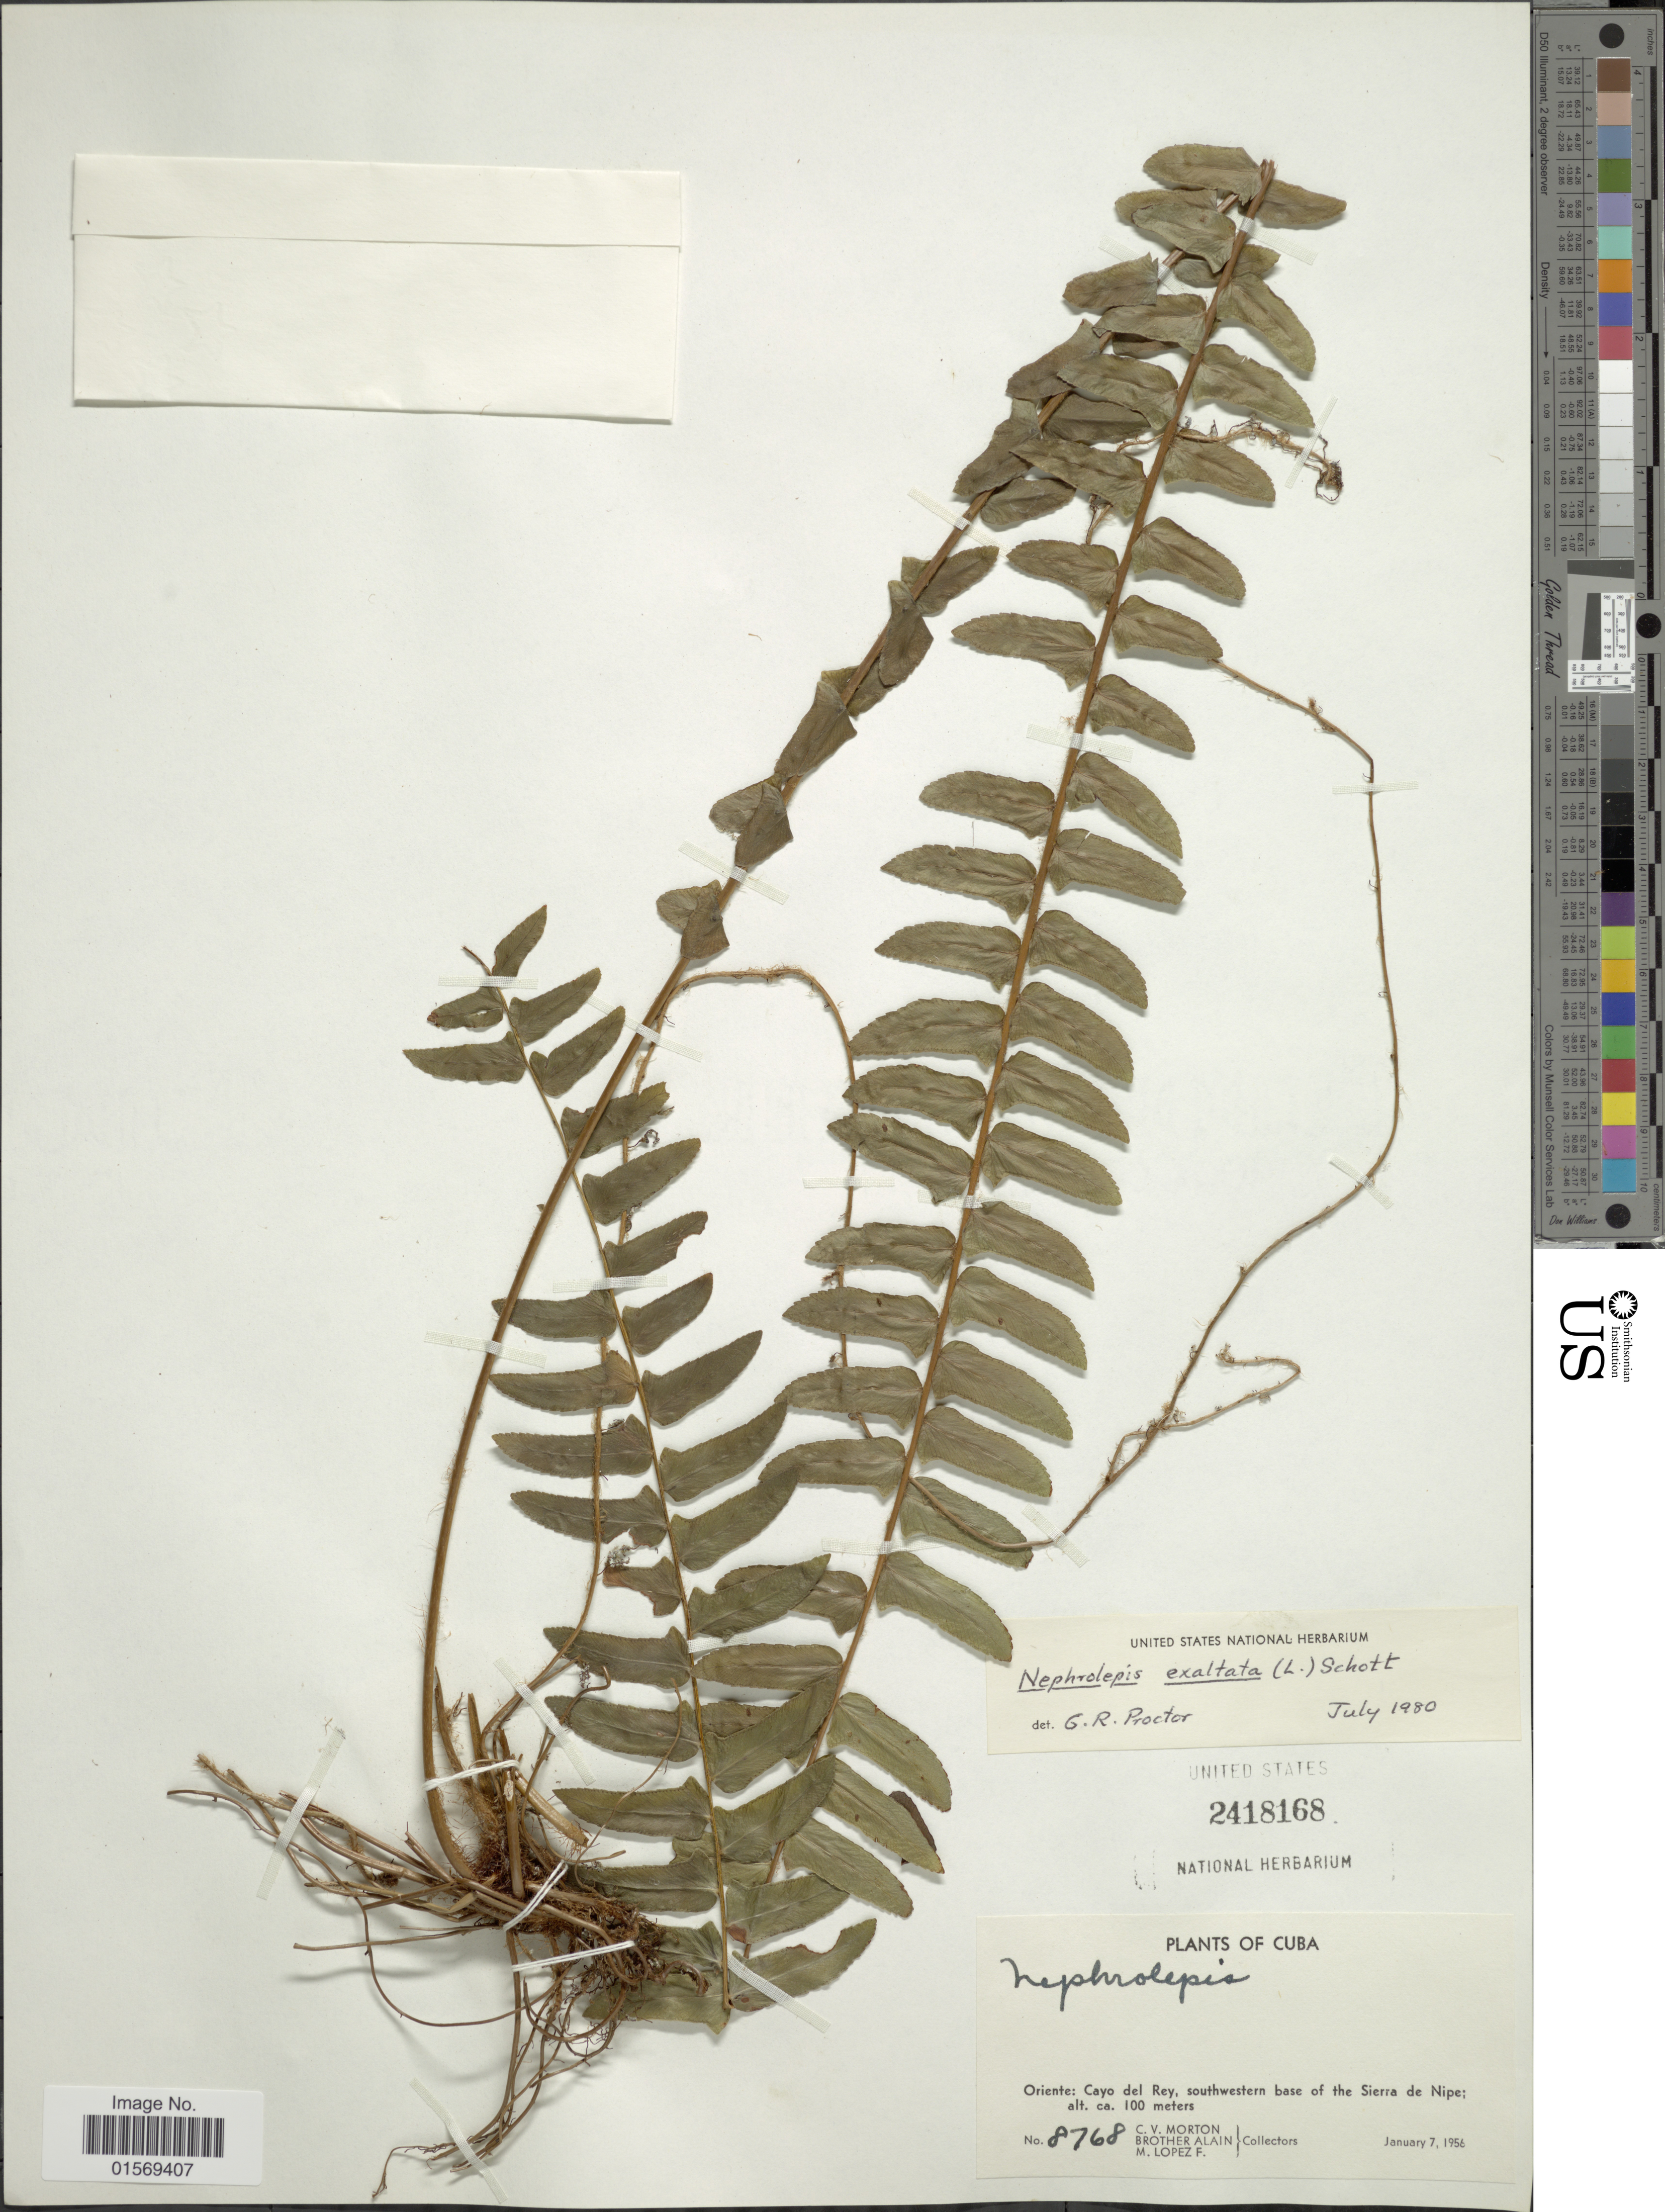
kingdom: Plantae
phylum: Tracheophyta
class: Polypodiopsida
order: Polypodiales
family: Nephrolepidaceae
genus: Nephrolepis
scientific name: Nephrolepis exaltata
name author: (L.) Schott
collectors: C. V. Morton, Bro. Alain - DO NOT USE & M. López Figueiras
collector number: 8768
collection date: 1956-01-07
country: Cuba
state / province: Oriente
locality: Cuba. Oriente: Cayo del Rey, southwestern base of the Sierra de Nipe.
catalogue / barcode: US 2418168